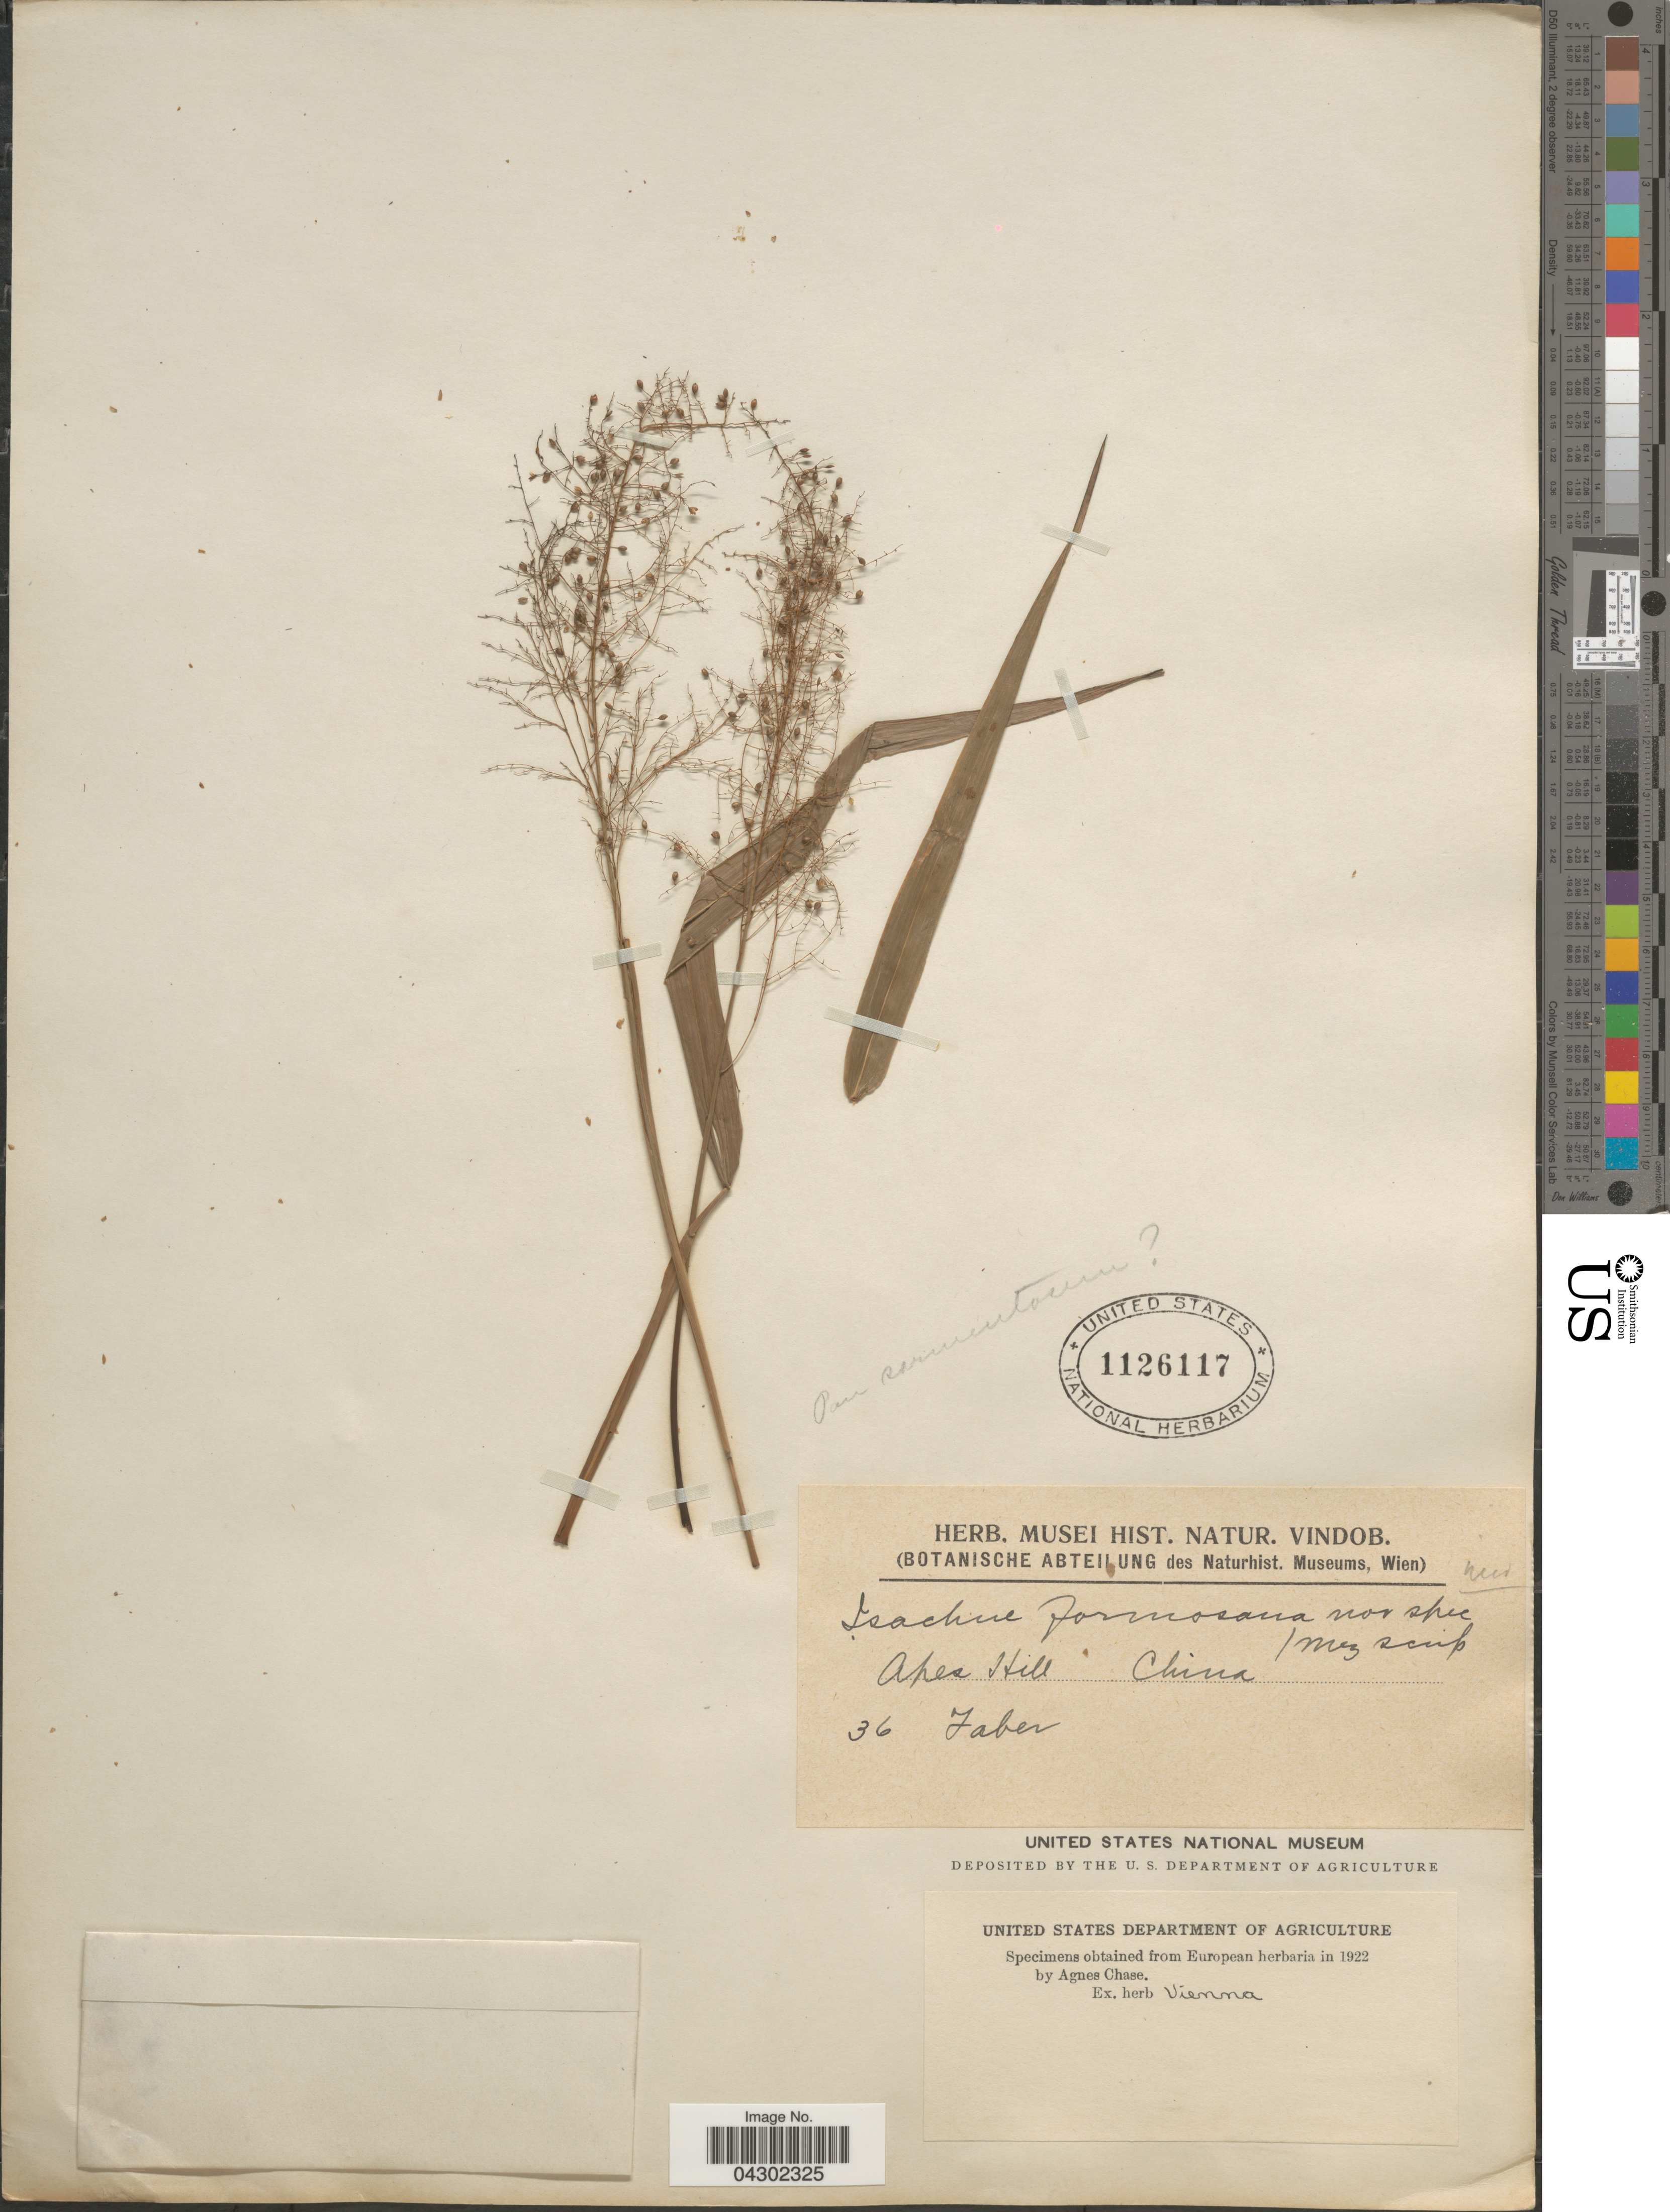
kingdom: Plantae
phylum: Tracheophyta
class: Liliopsida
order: Poales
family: Poaceae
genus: Panicum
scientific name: Panicum sarmentosum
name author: Roxb.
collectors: Faber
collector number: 36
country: China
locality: Apes Hill.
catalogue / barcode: US 1126117